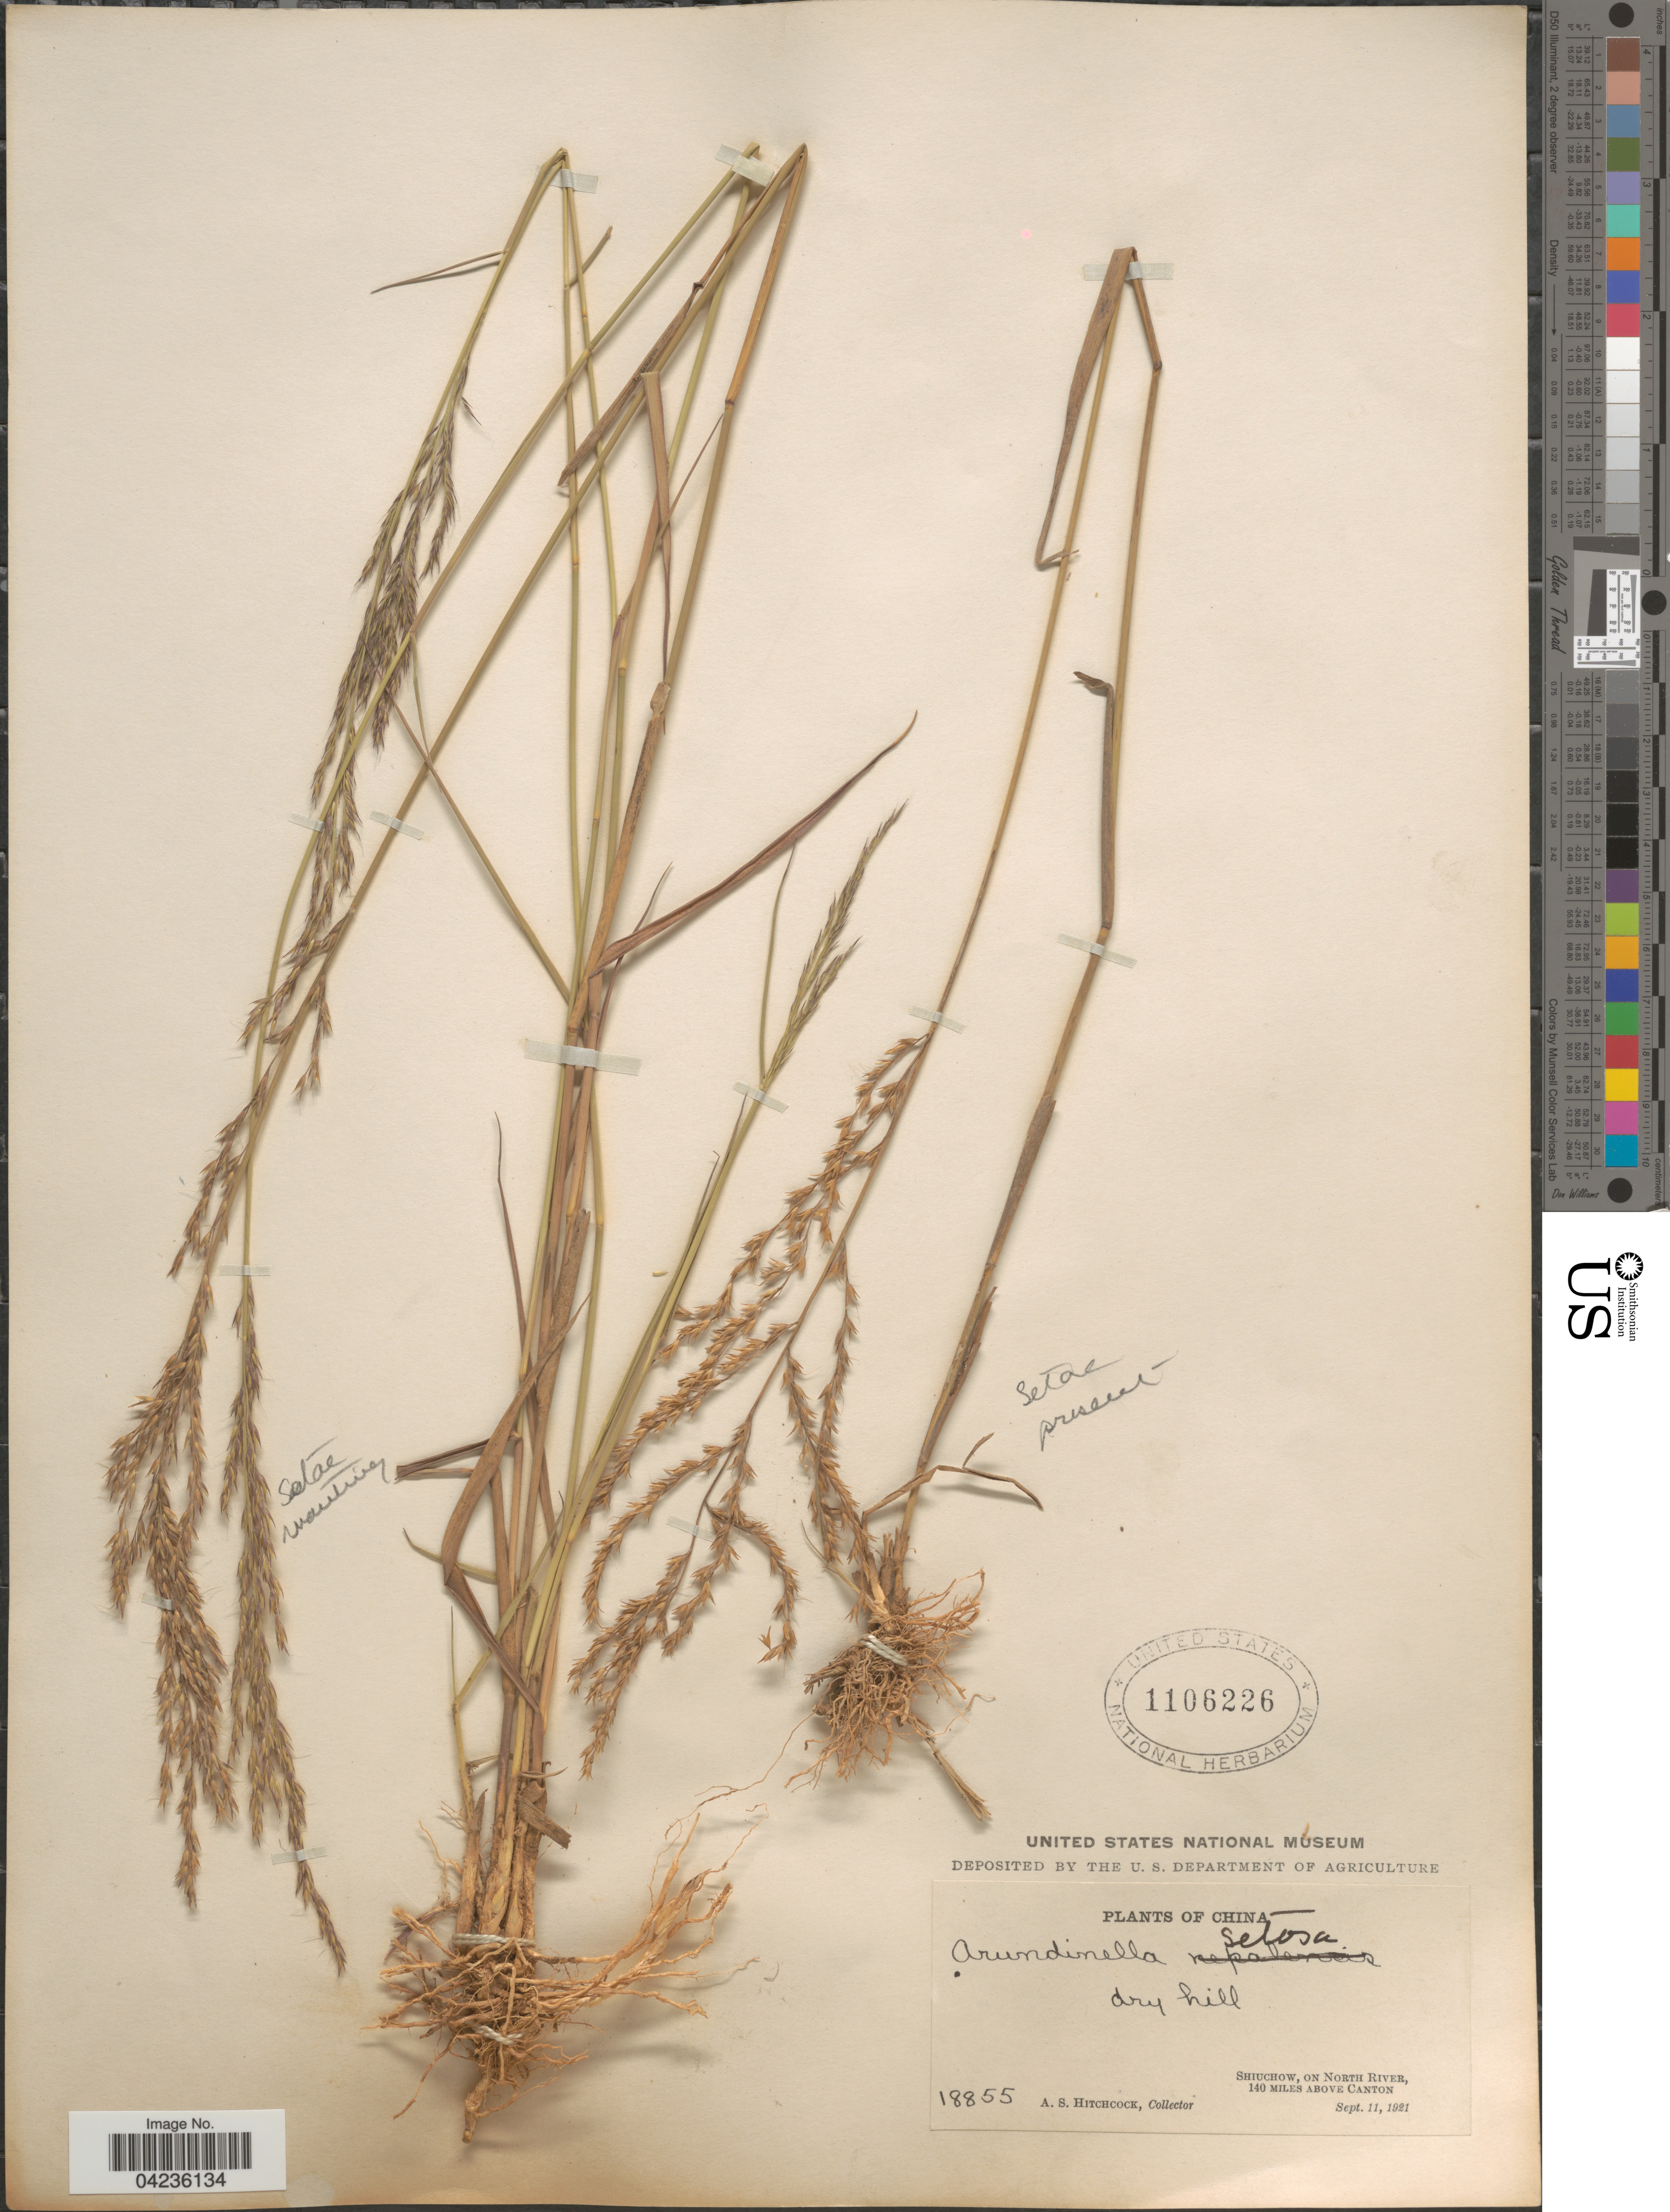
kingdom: Plantae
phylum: Tracheophyta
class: Liliopsida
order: Poales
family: Poaceae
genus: Arundinella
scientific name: Arundinella setosa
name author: Trin.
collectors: A. S. Hitchcock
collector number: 18855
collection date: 1921-09-11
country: China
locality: Shiuchow, on North River, 140 miles above Canton.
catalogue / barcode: US 1106226